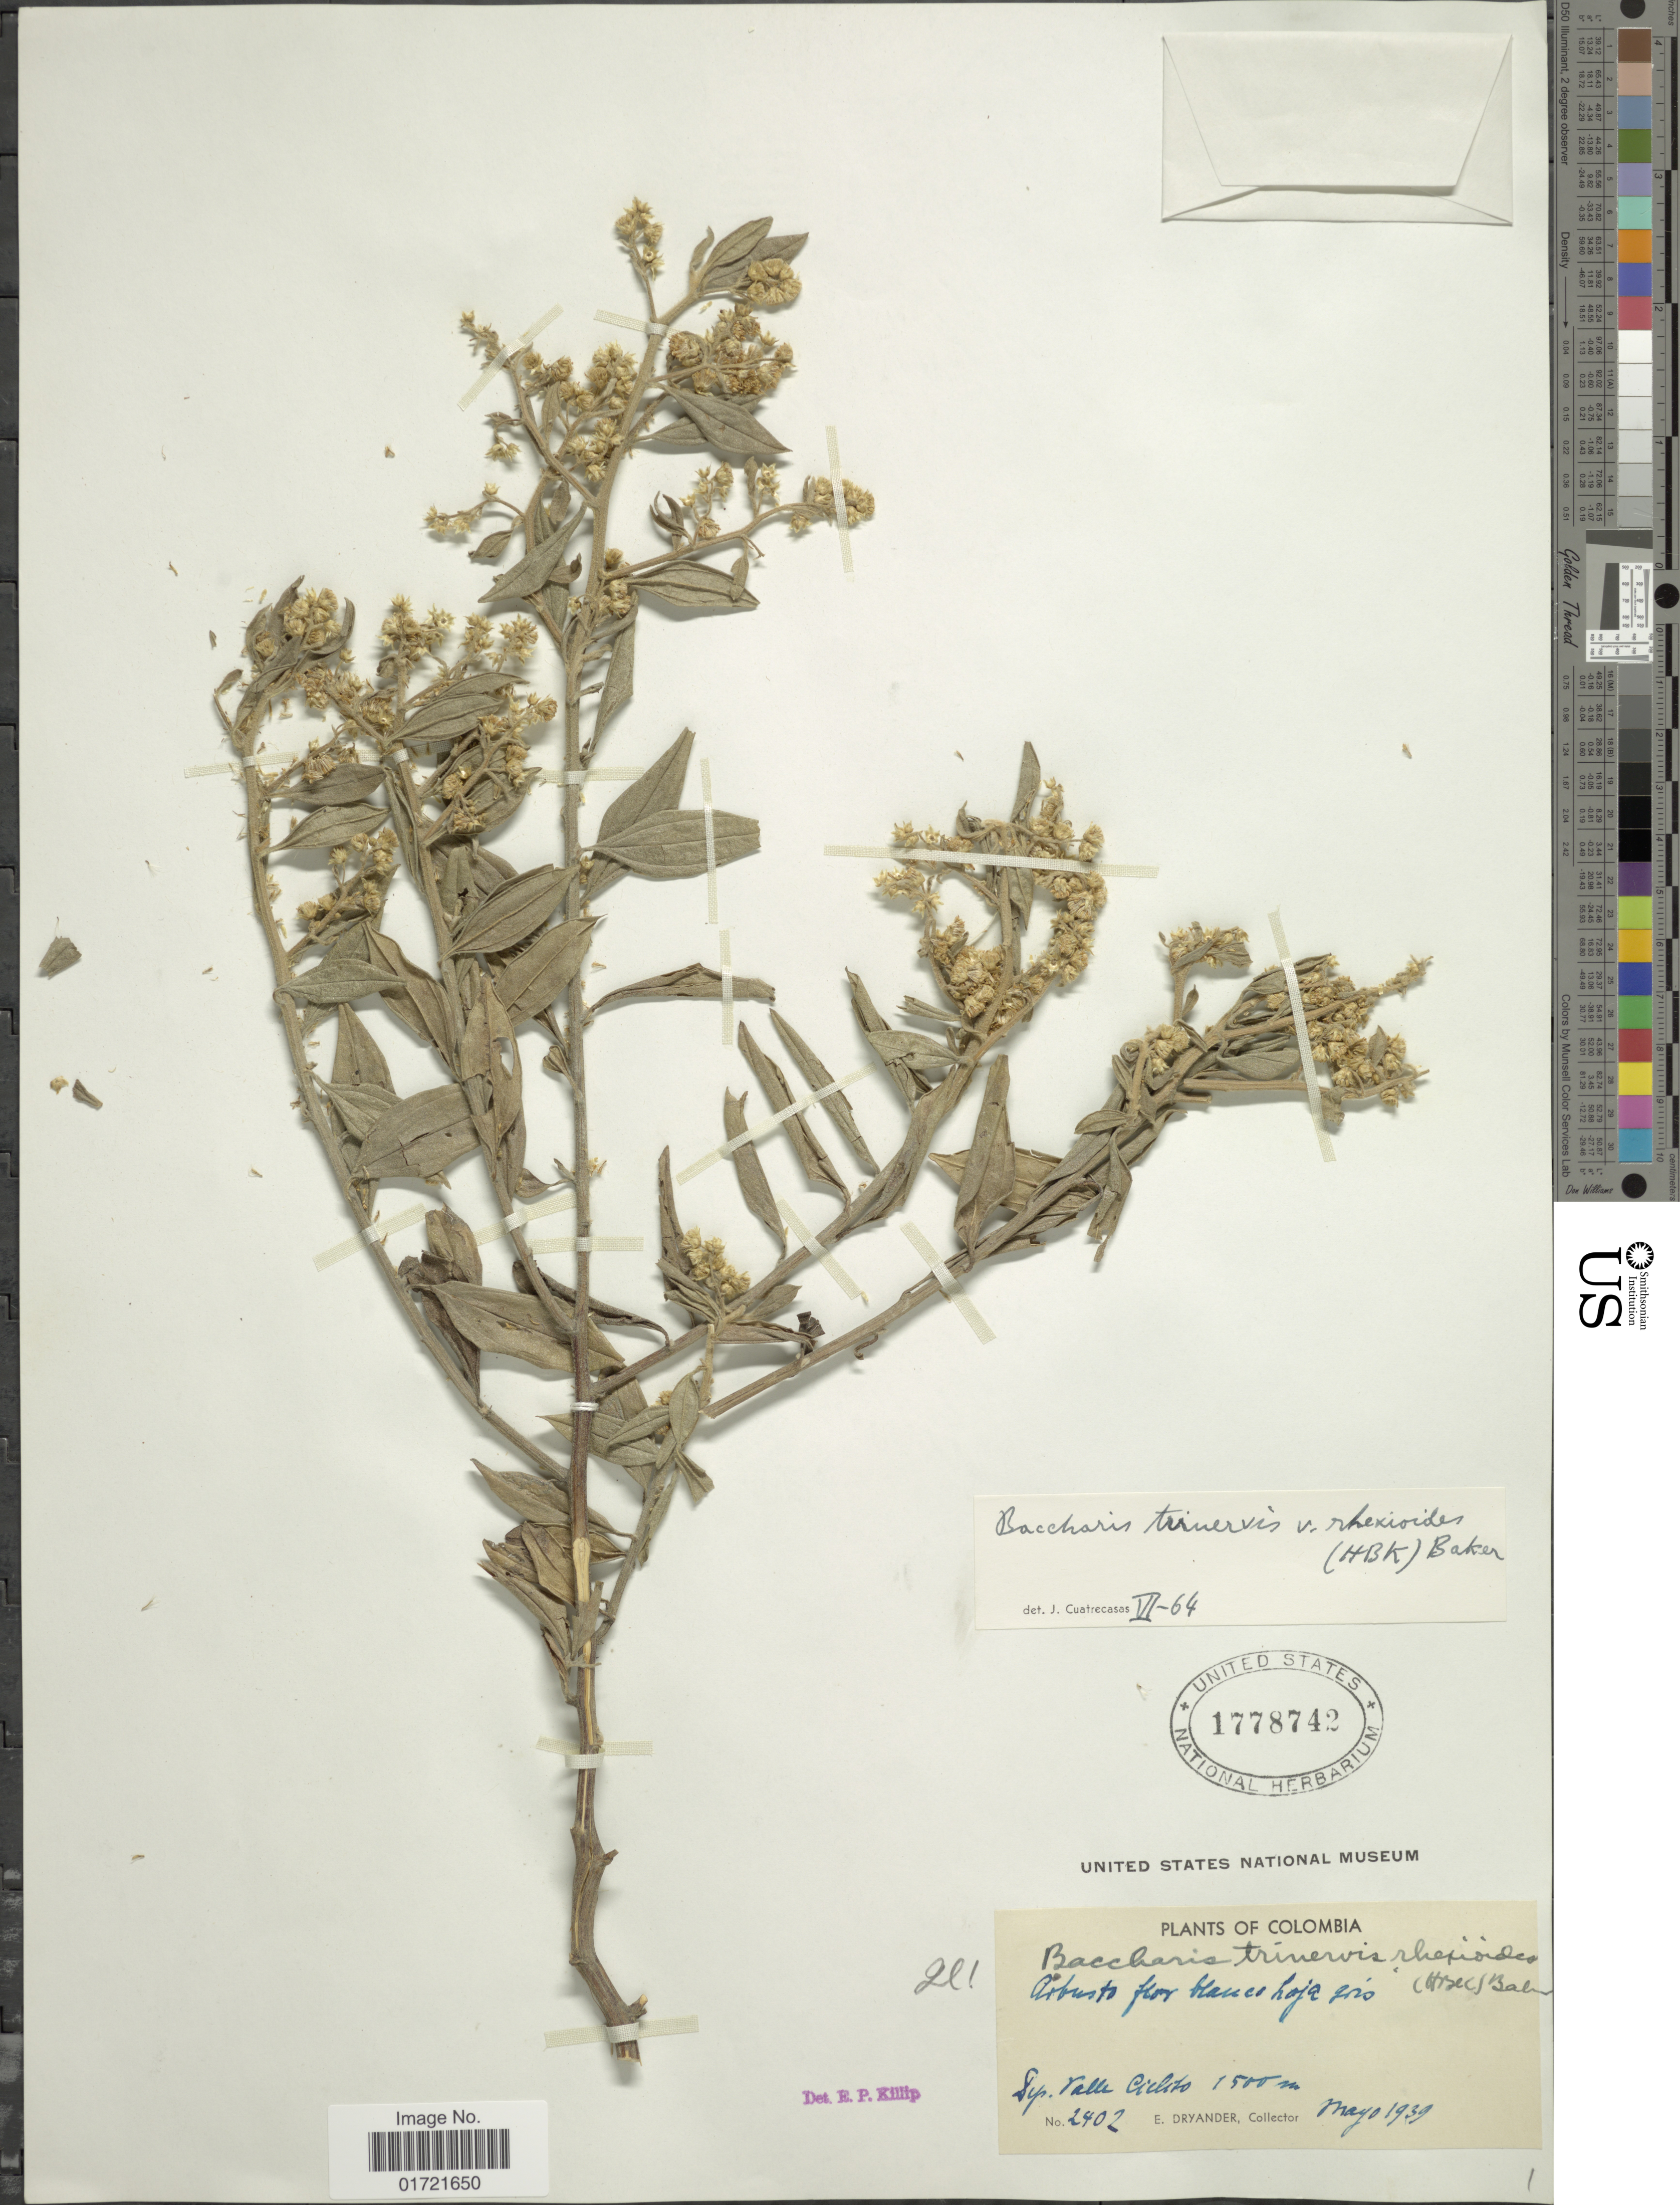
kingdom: Plantae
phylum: Tracheophyta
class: Magnoliopsida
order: Asterales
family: Asteraceae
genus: Baccharis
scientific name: Baccharis trinervis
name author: (Lam.) Pers.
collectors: E. Dryander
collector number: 2402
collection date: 1939-05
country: Colombia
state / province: Valle del Cauca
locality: Dep. Valle, Cielito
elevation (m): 1500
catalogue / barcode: US 1778742